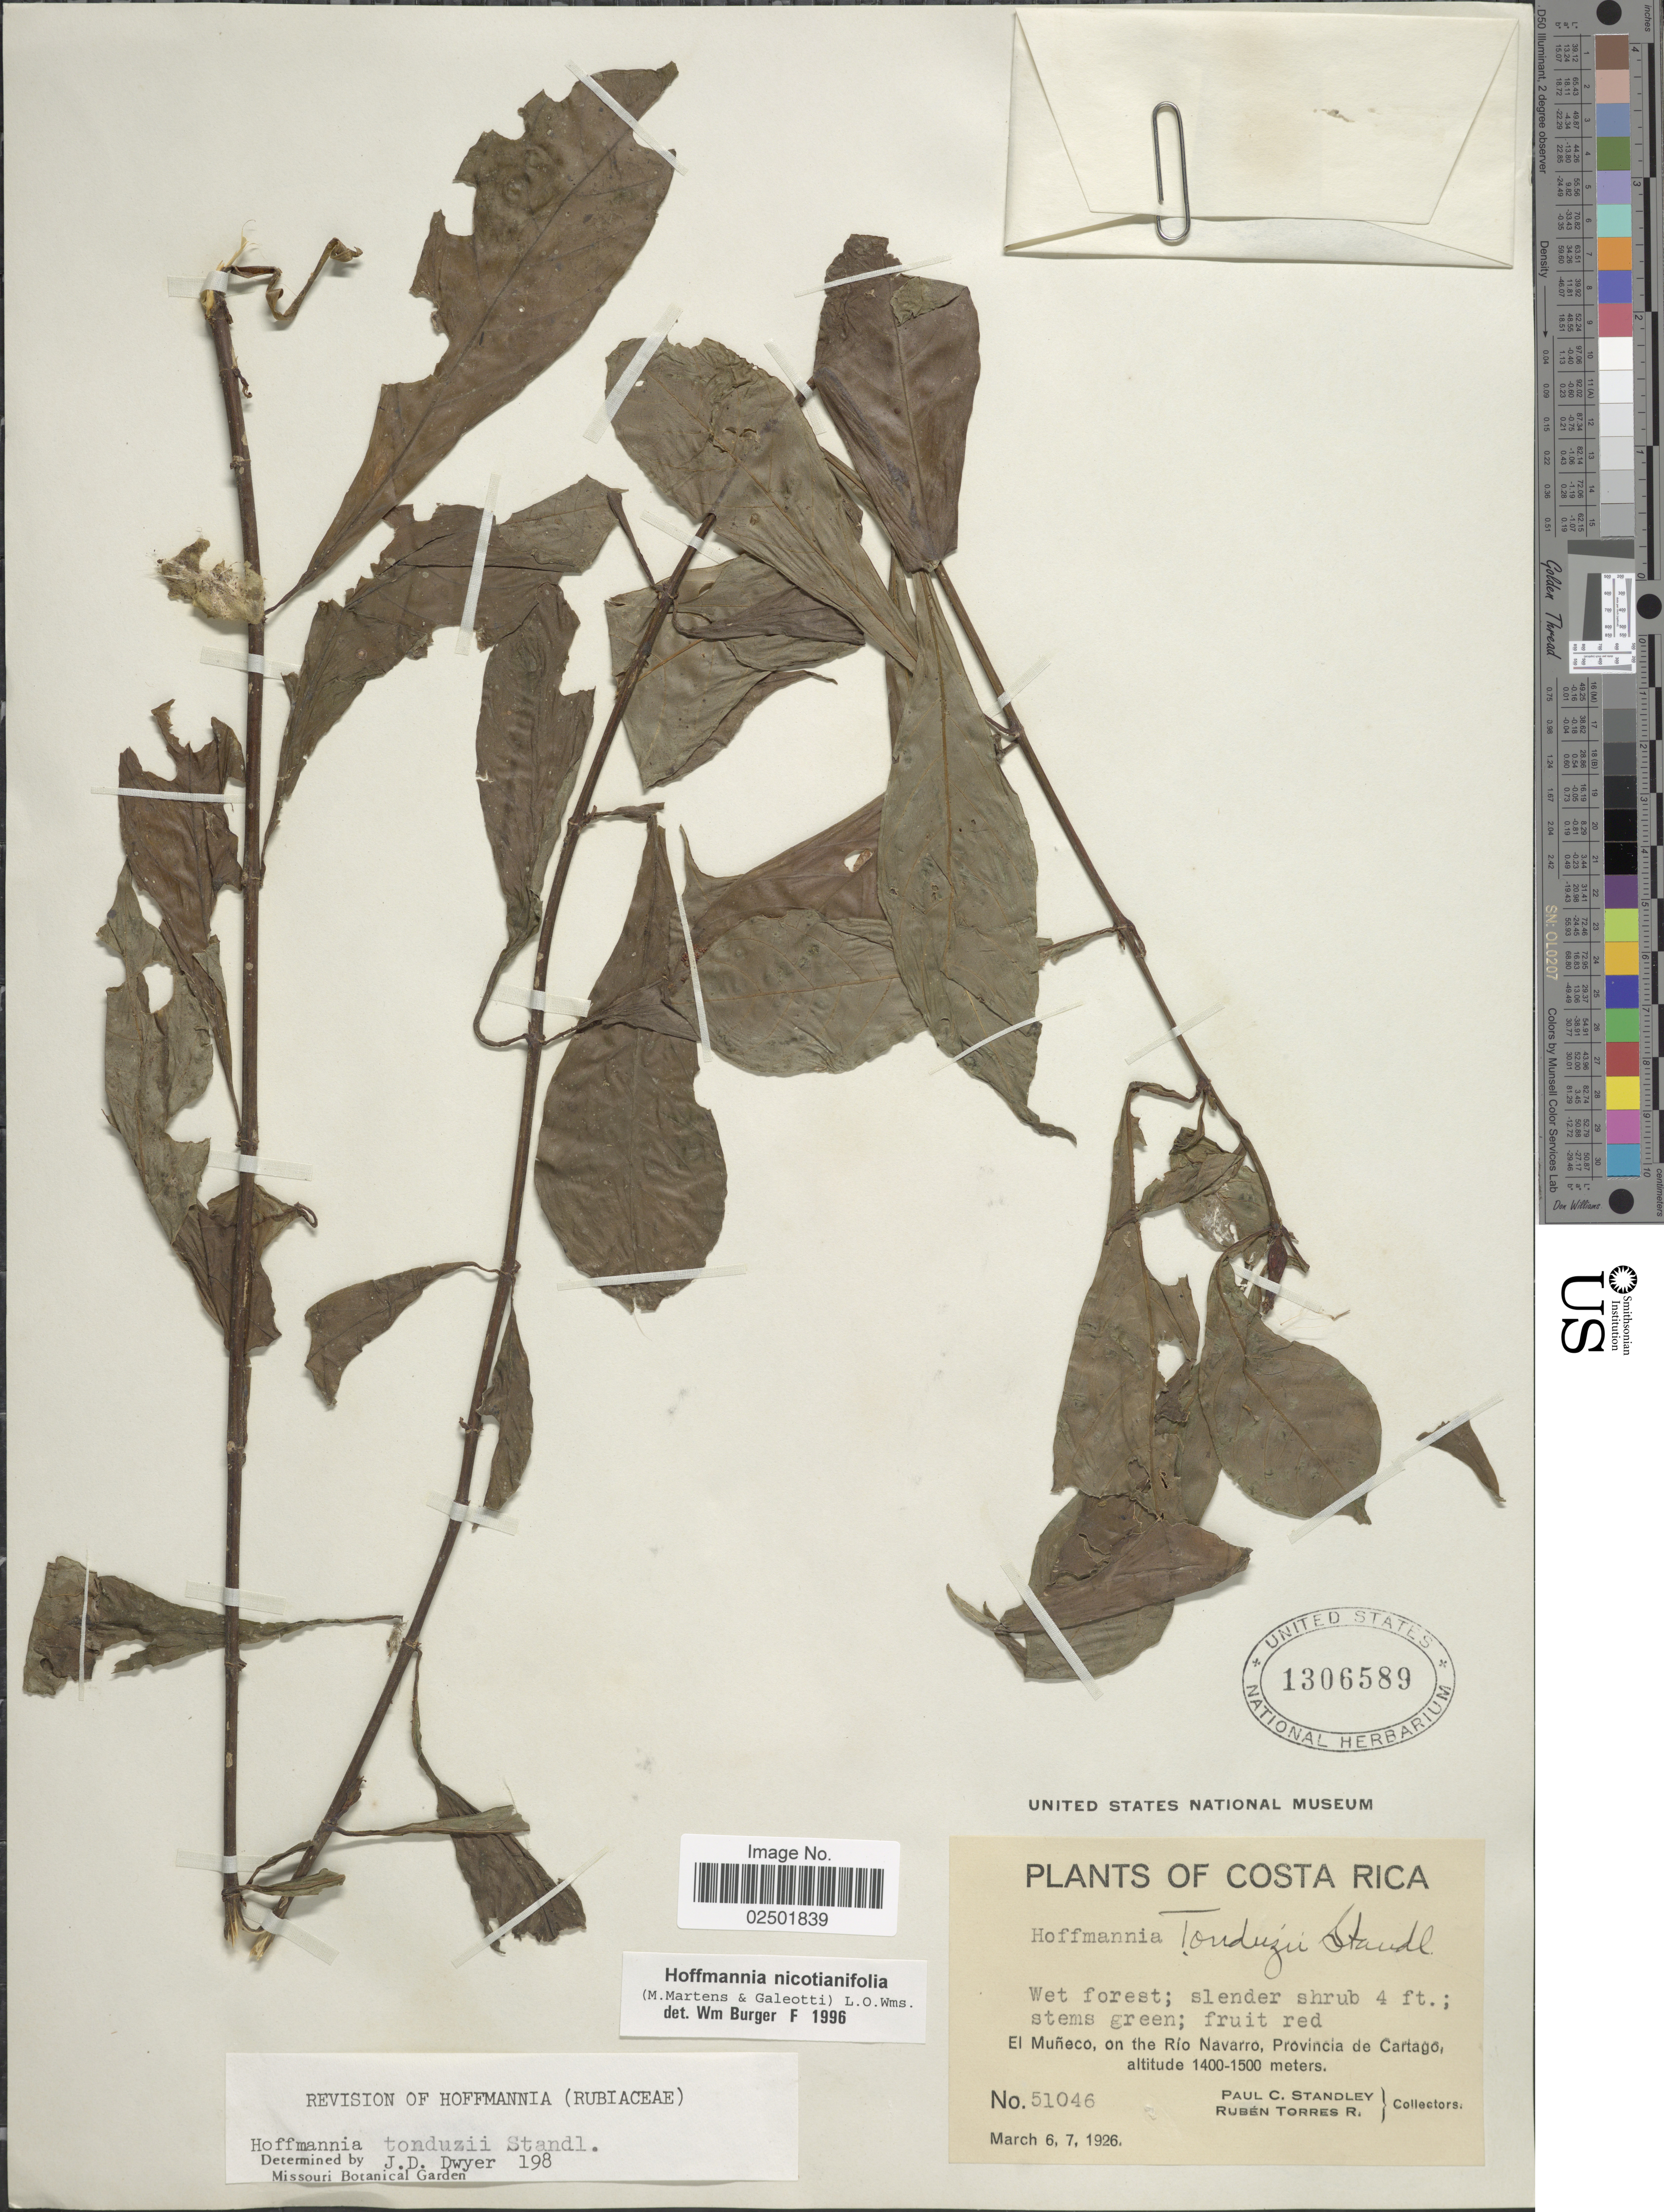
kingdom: Plantae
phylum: Tracheophyta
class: Magnoliopsida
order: Gentianales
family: Rubiaceae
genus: Hoffmannia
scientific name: Hoffmannia nicotianifolia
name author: (M. Martens & Galeoti) L.O. Williams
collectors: P. C. Standley & R. Torres Rojas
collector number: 51046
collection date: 1926-03-06/1926-03-07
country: Costa Rica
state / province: Cartago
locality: El Muñeco, on the Río Navarro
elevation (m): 1400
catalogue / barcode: US 1306589